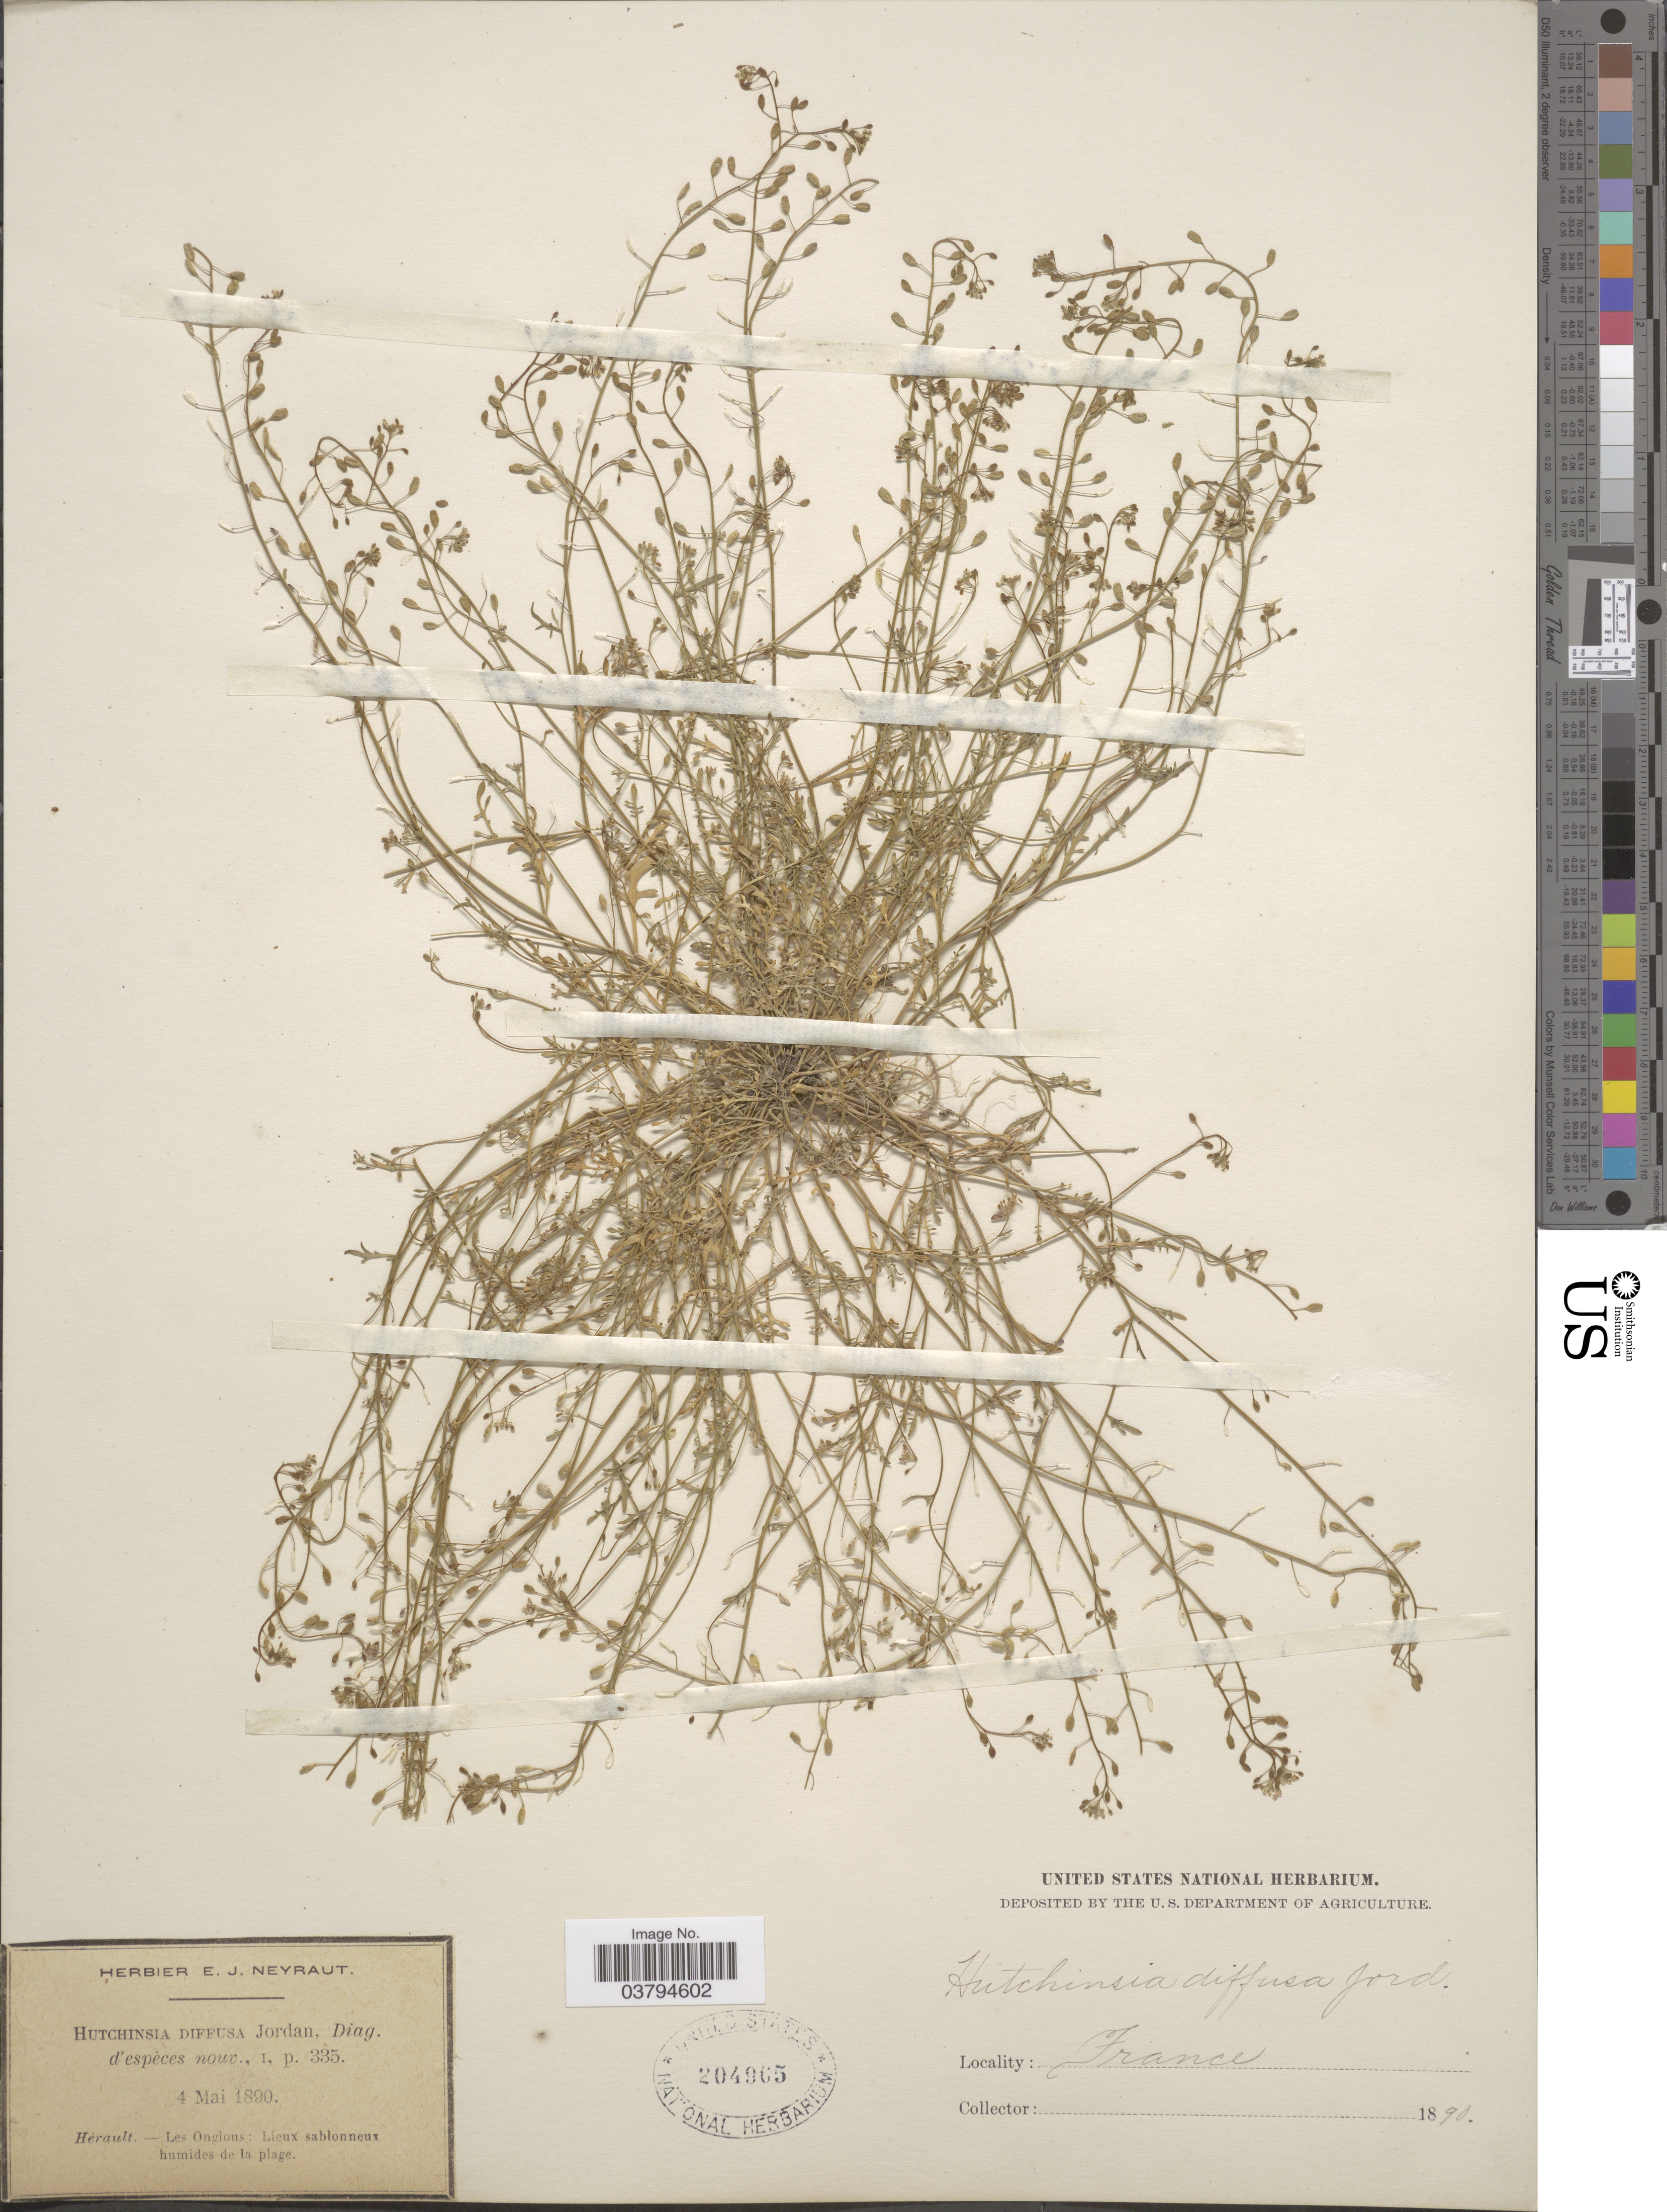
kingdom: Plantae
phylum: Tracheophyta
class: Magnoliopsida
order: Brassicales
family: Brassicaceae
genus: Hutchinsia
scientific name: Hutchinsia diffusa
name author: Jord.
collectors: ex herb. E. J. Neyraut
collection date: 1890-05-04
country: France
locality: Hérault. - Les Onglous: Lieux sablonneux humides de la plage.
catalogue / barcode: US 204965